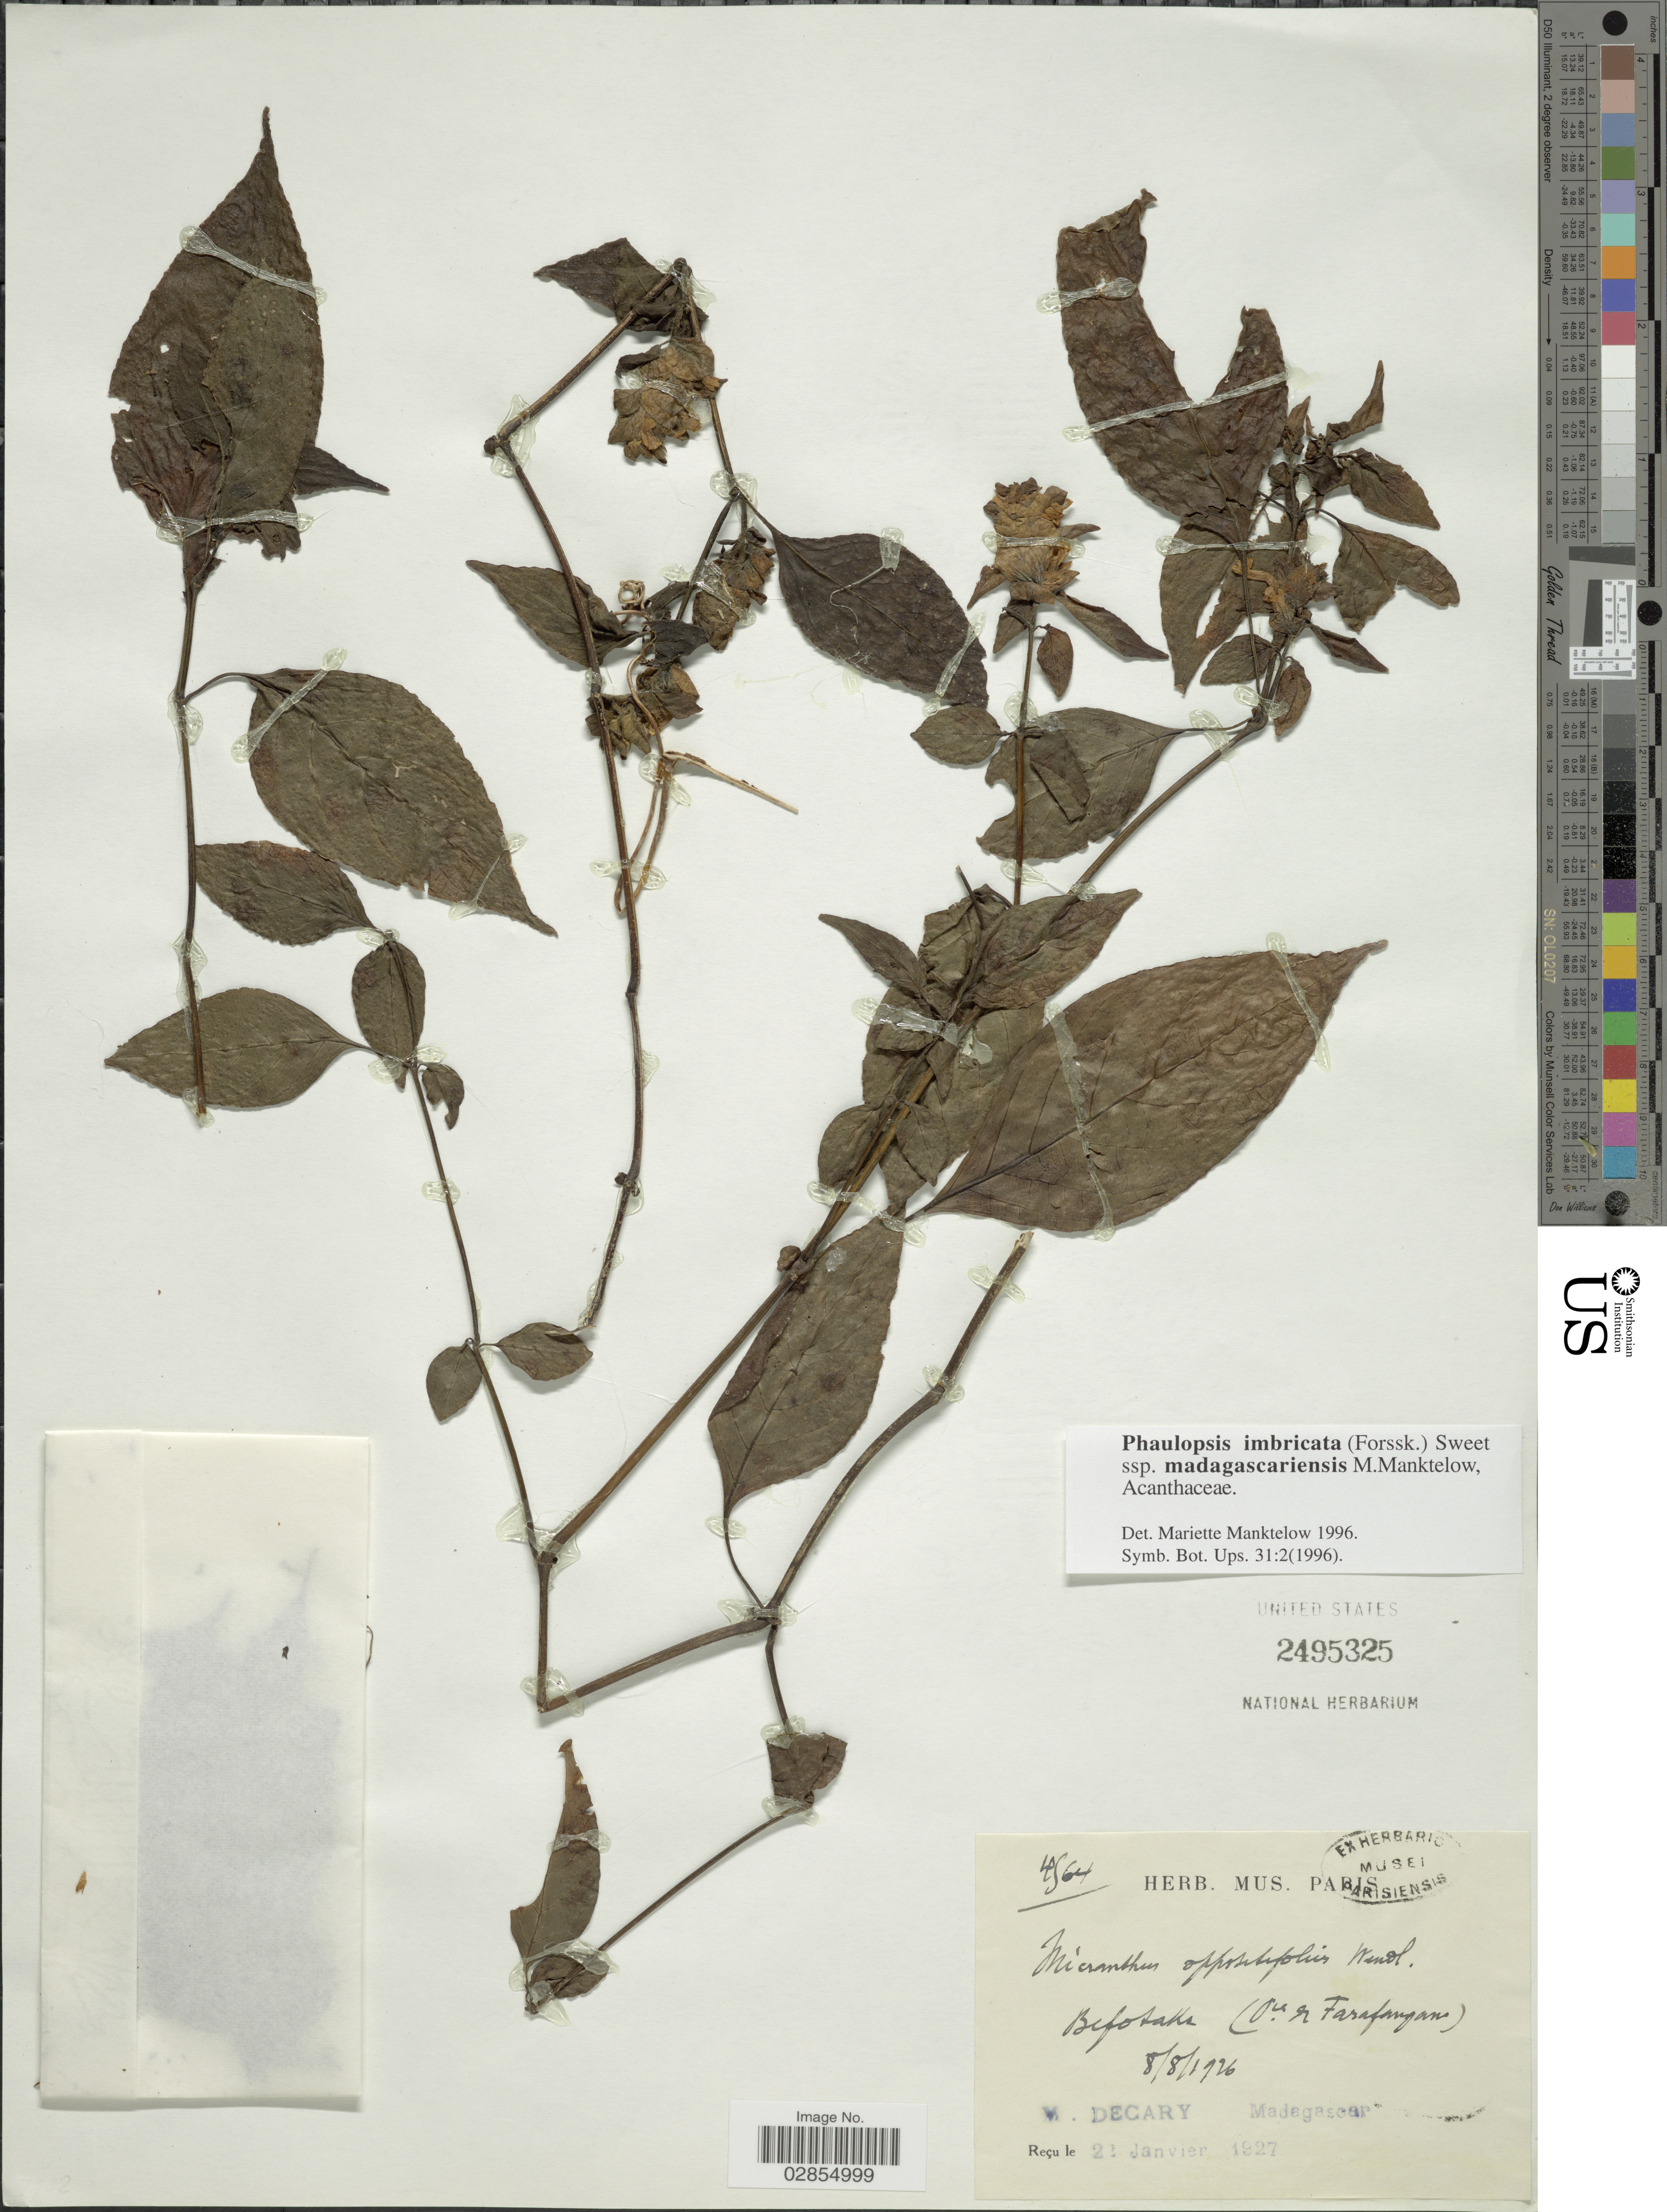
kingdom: Plantae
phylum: Tracheophyta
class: Magnoliopsida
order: Lamiales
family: Acanthaceae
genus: Phaulopsis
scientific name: Phaulopsis imbricata subsp. madagascariensis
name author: Mankt.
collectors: R. Decary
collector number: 4564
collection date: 1926-08-08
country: Madagascar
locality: Befosaka (Ovr Farafangana).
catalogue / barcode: US 2495325